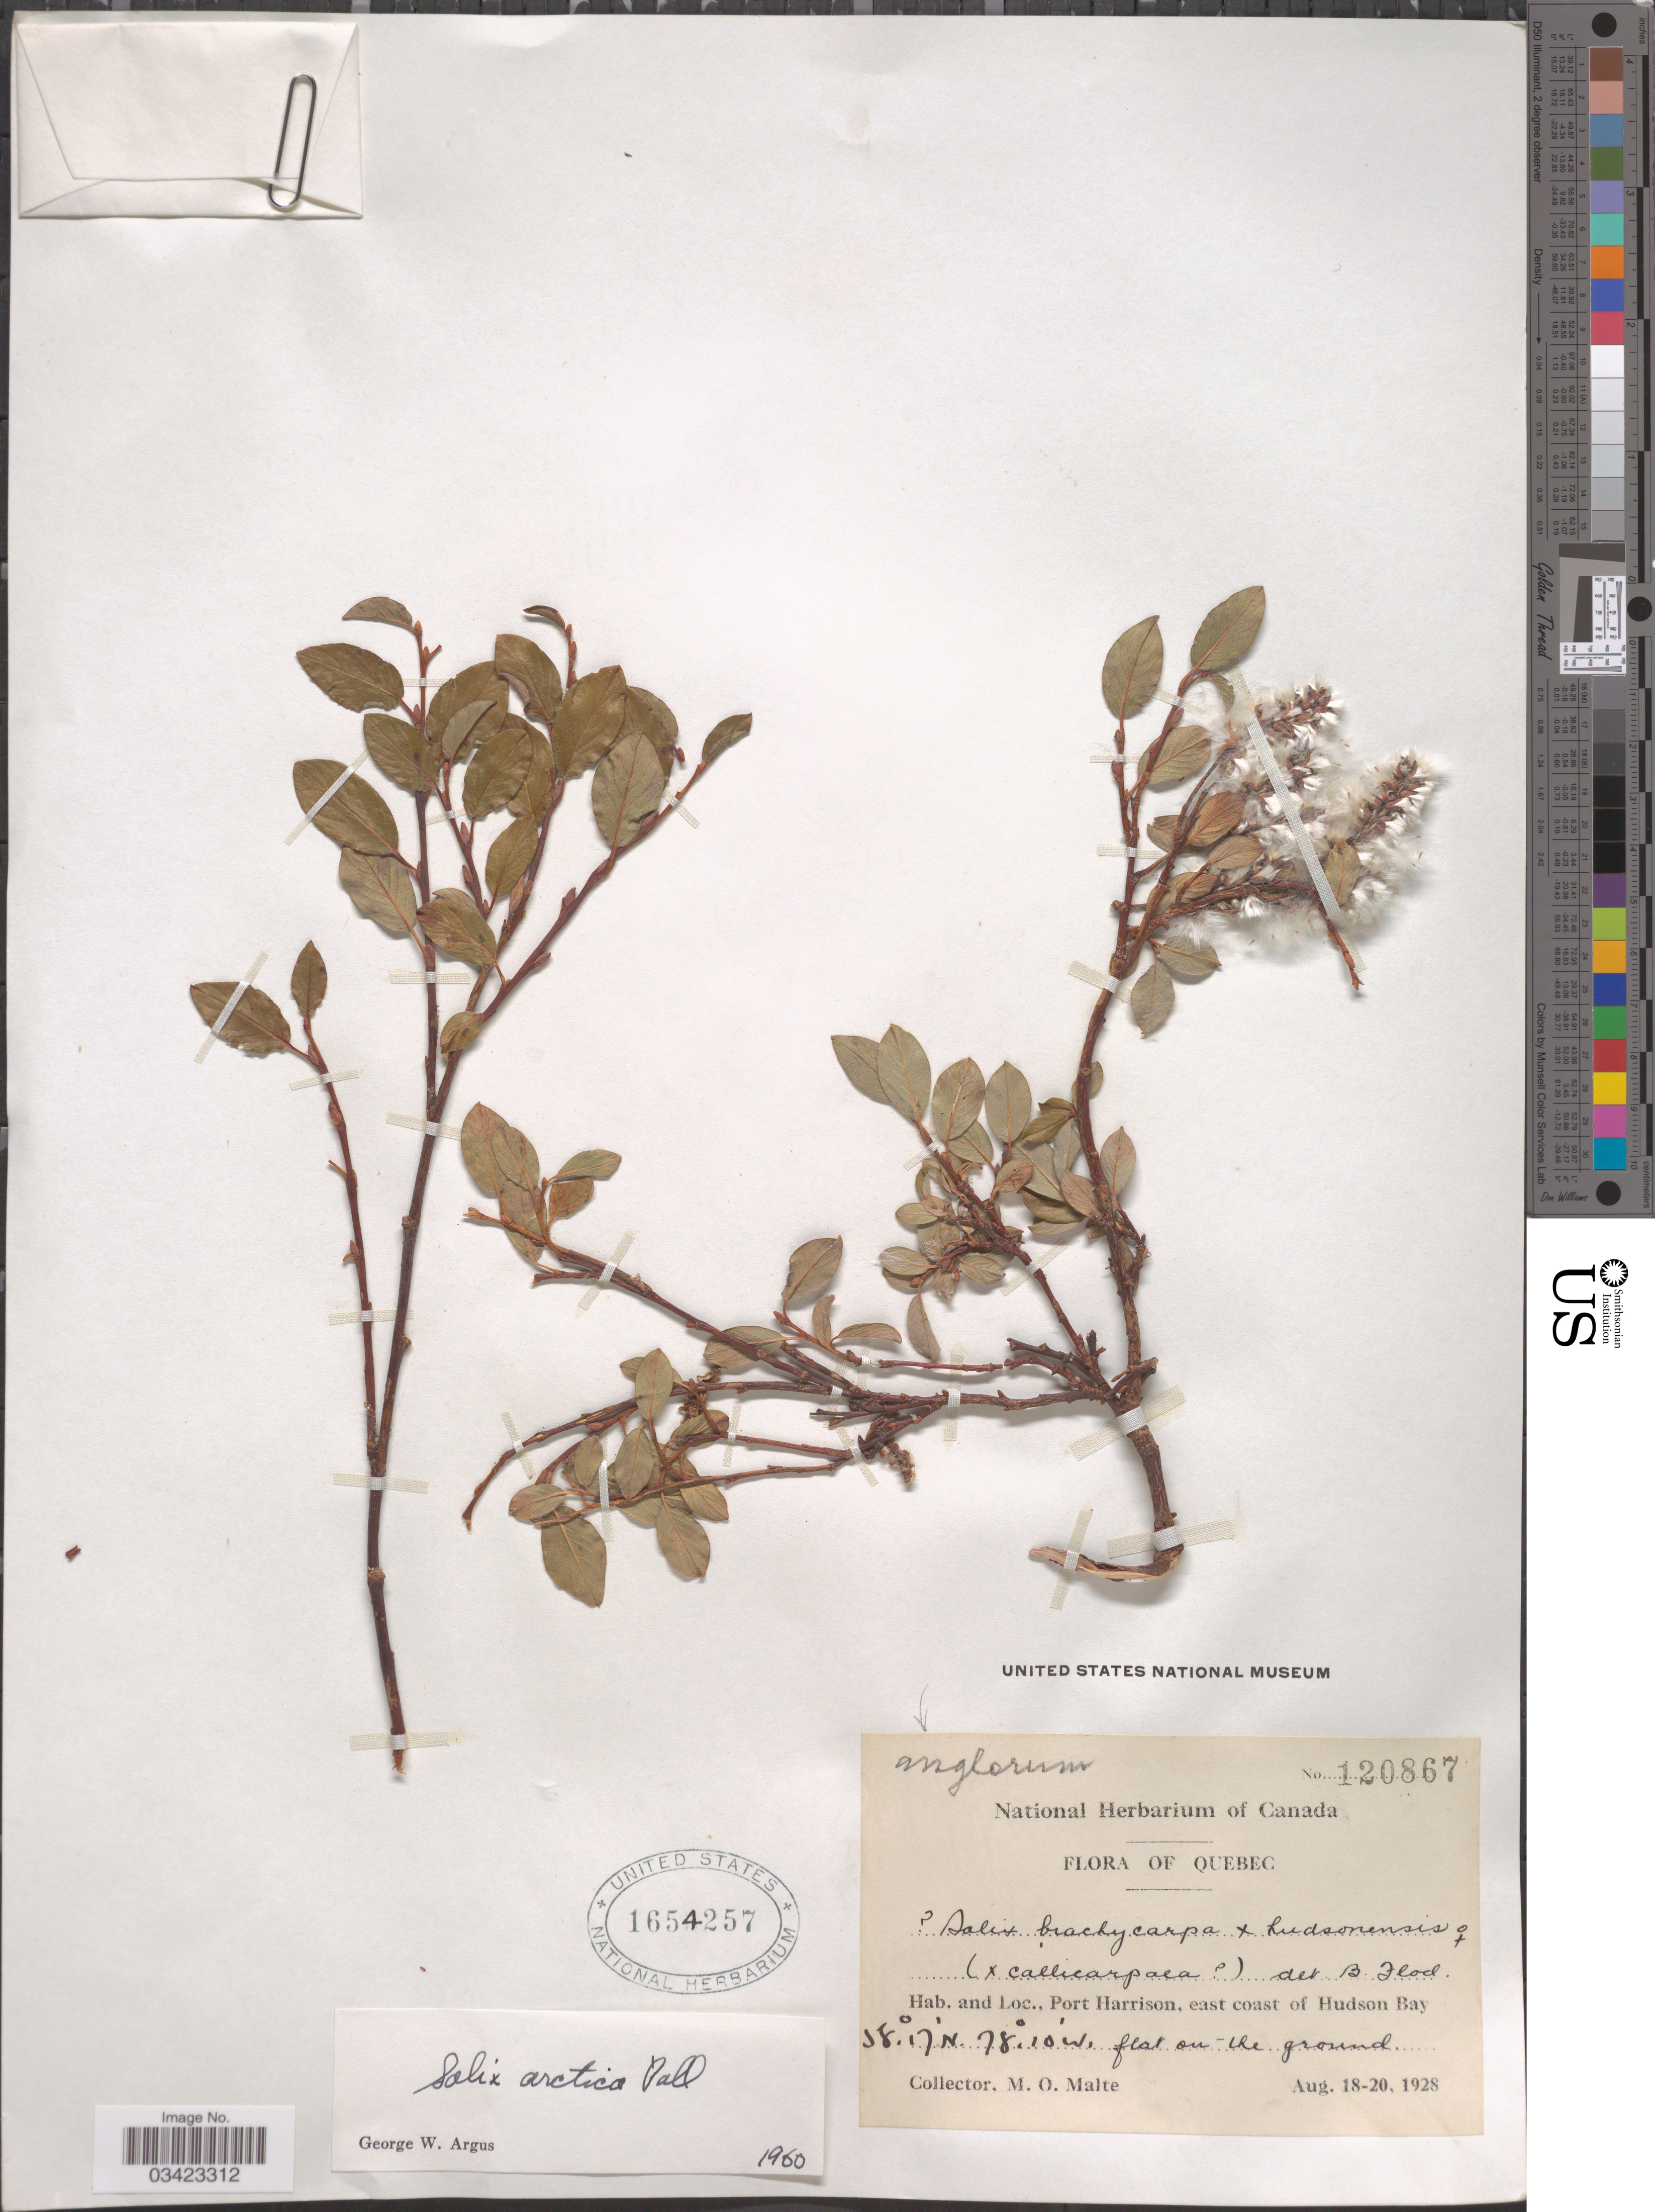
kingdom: Plantae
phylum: Tracheophyta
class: Magnoliopsida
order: Malpighiales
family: Salicaceae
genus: Salix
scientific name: Salix arctica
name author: Pall.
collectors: M. O. Malte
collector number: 120867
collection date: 1928-08-18/1928-08-20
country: Canada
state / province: Quebec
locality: Port Harrison, east coast of Hudson Bay.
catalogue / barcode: US 1654257